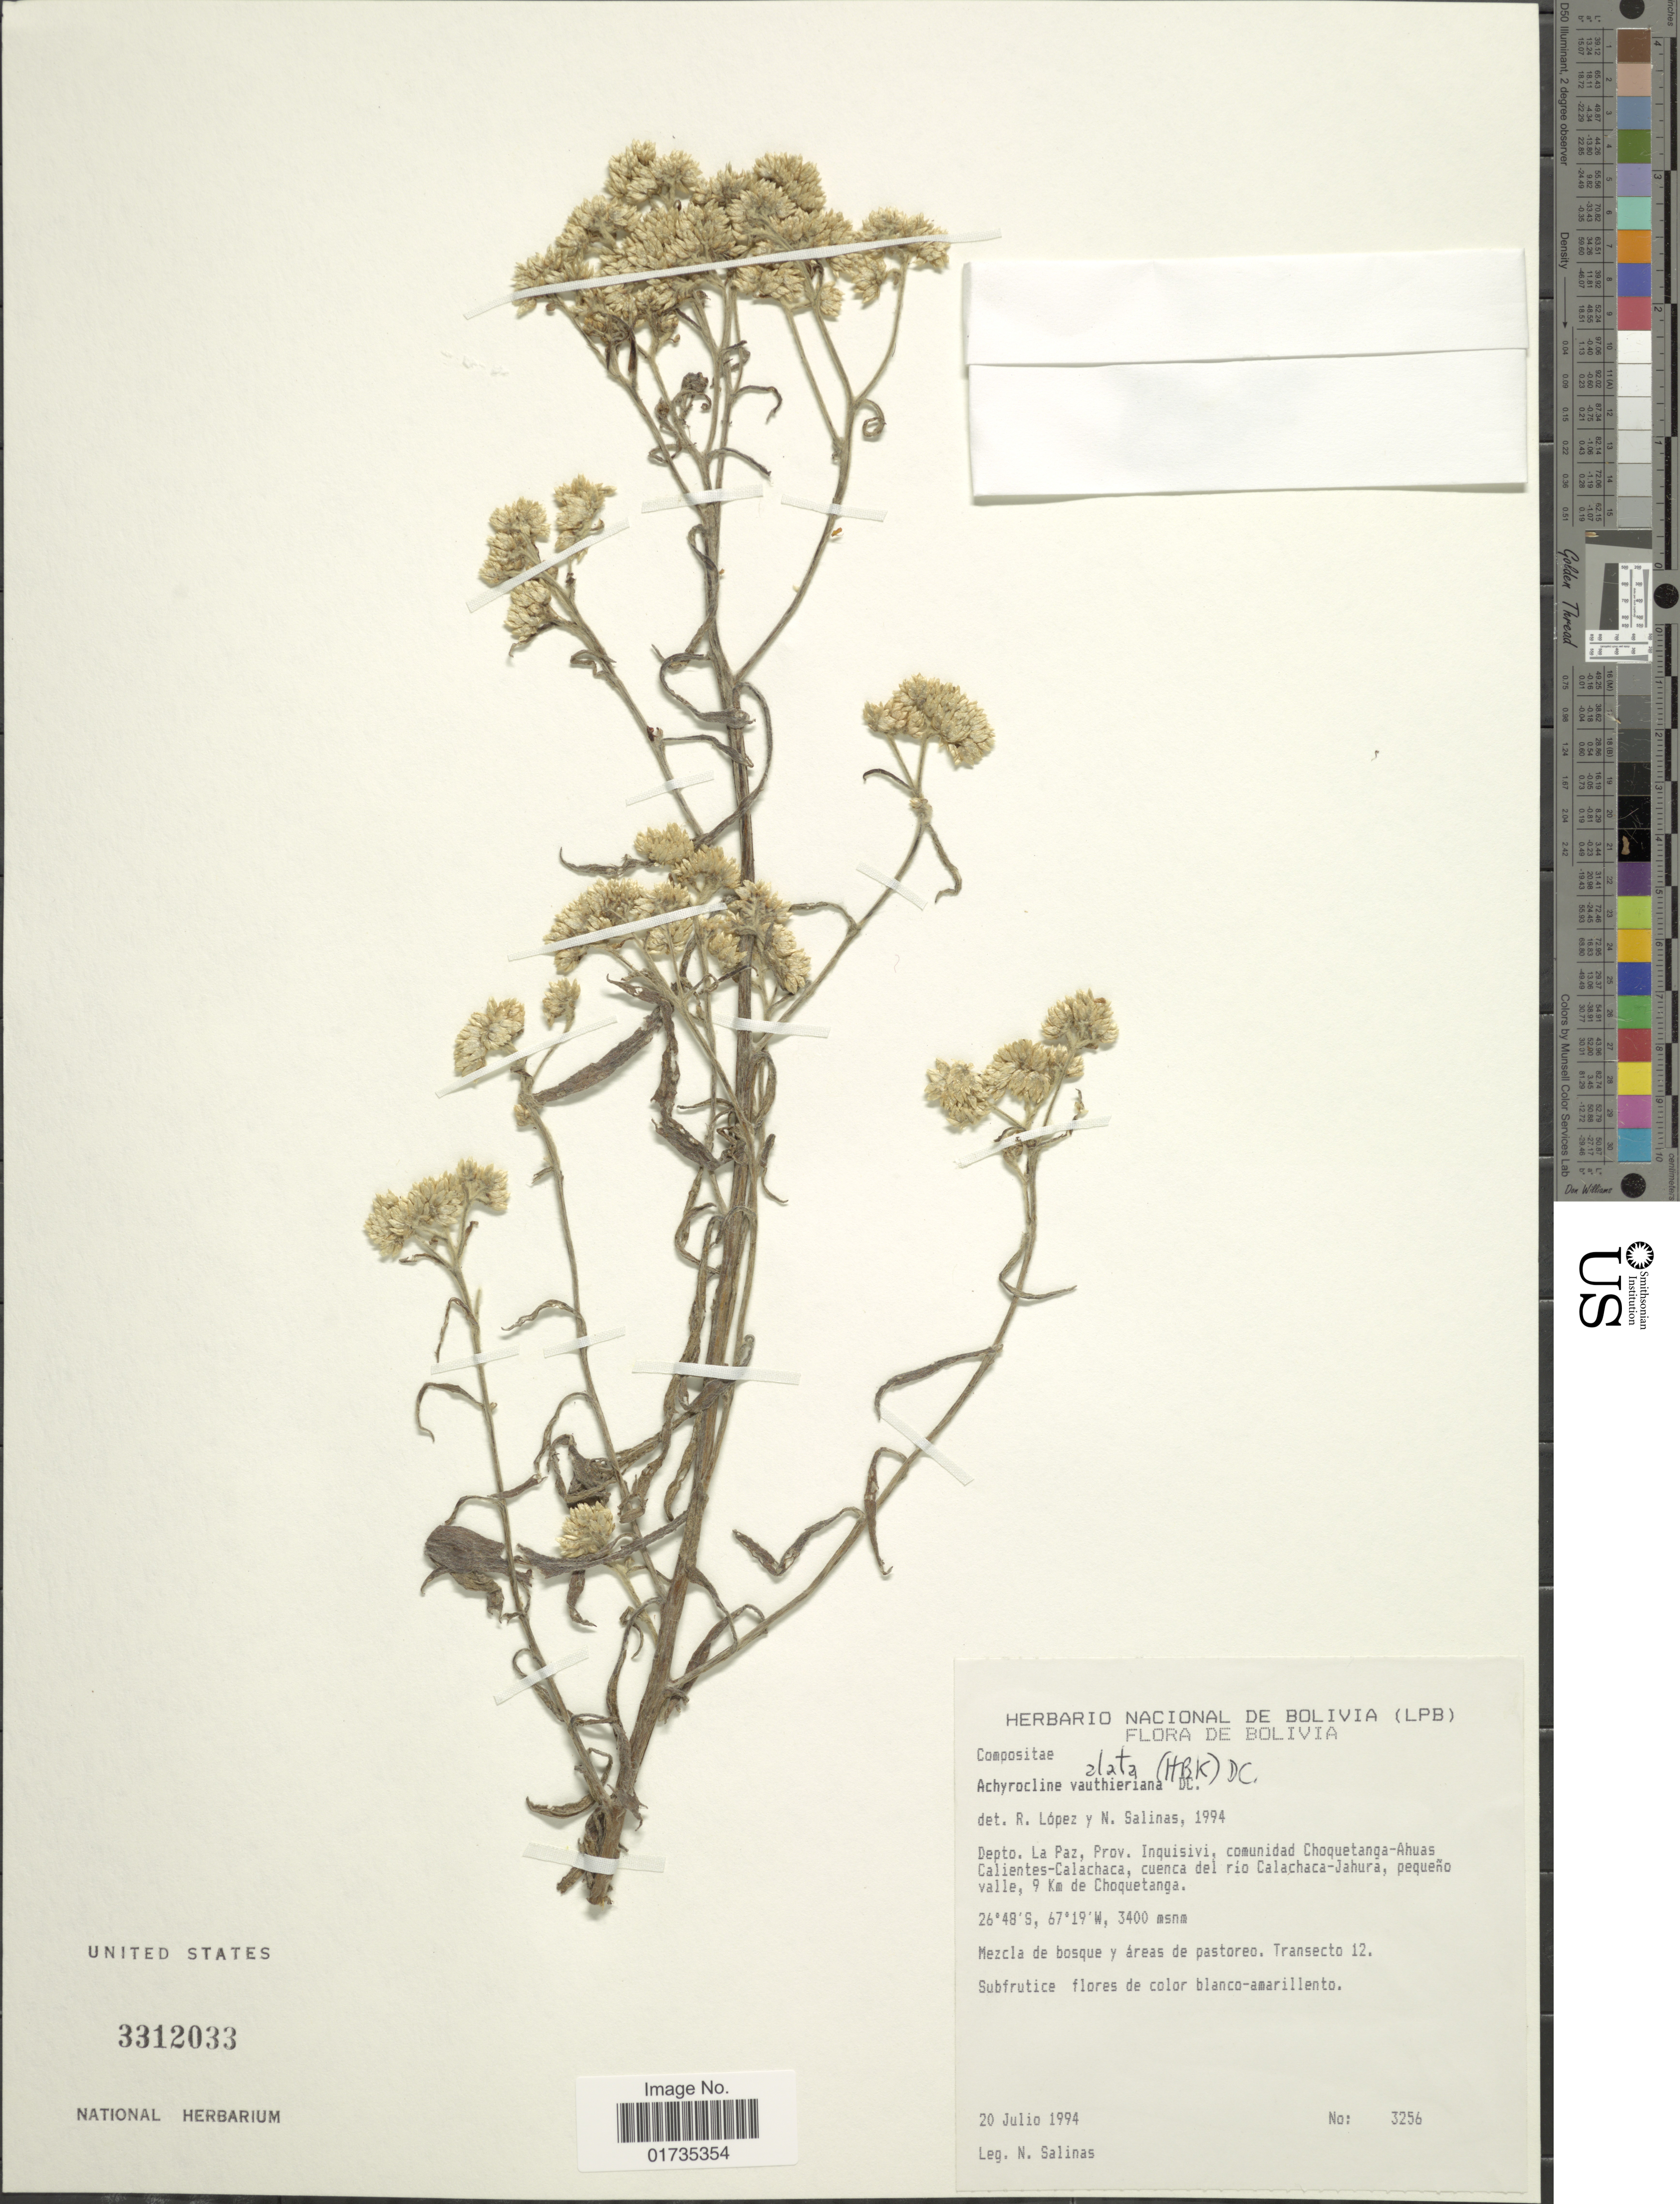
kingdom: Plantae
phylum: Tracheophyta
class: Magnoliopsida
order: Asterales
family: Asteraceae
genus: Achyrocline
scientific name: Achyrocline alata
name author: (Kunth) DC.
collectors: N. Salinas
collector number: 3256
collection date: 1994-07-20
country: Bolivia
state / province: La Paz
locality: Depto. La Paz, Prov. Inquisivi, comunidad Choquetanga-Ahuas Calientes-Calachaca, cuenca del rio Calachaca-Jaura, pequeño valle, 9 km de Choquetanga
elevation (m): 3400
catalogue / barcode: US 3312033